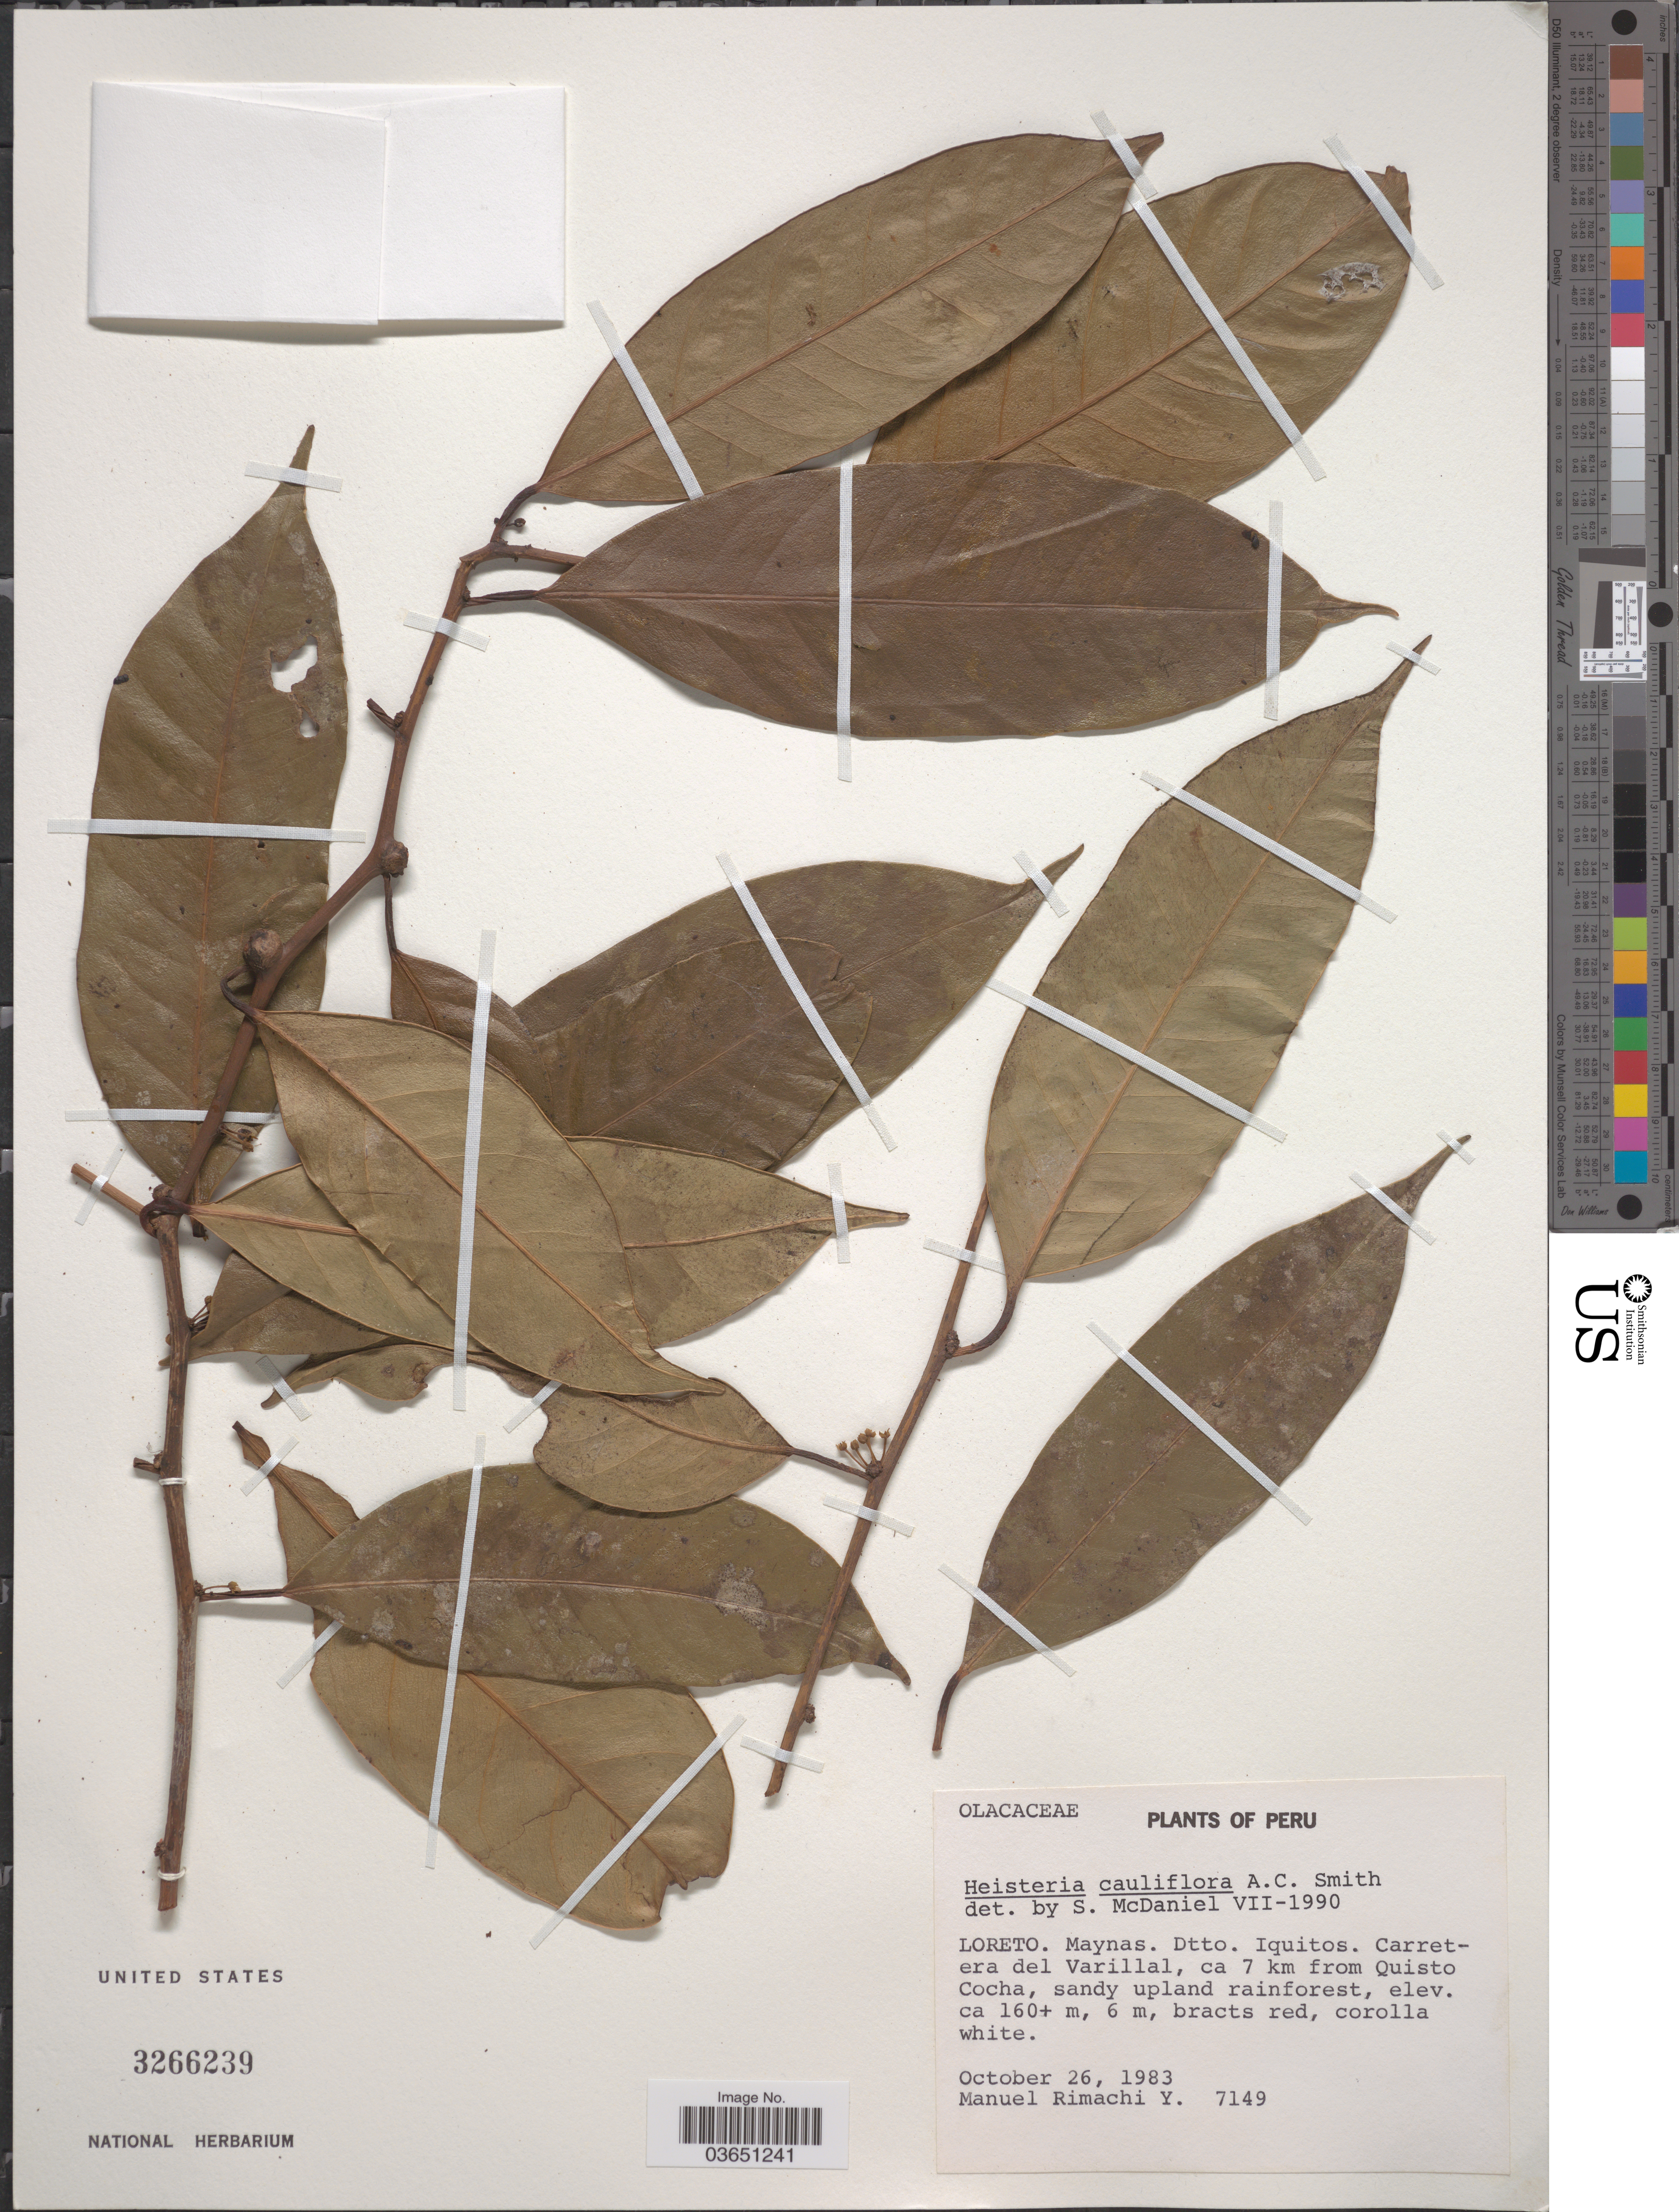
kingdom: Plantae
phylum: Tracheophyta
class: Magnoliopsida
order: Santalales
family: Erythropalaceae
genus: Heisteria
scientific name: Heisteria cauliflora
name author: Sm.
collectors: M. Rimachi Y.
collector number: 7149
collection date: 1983-10-26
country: Peru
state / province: Loreto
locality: Maynas. Dtto. Iquitos. Carretera del Varillal, ca 7 km from Quisto Cocha.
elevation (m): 160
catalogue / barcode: US 3266239